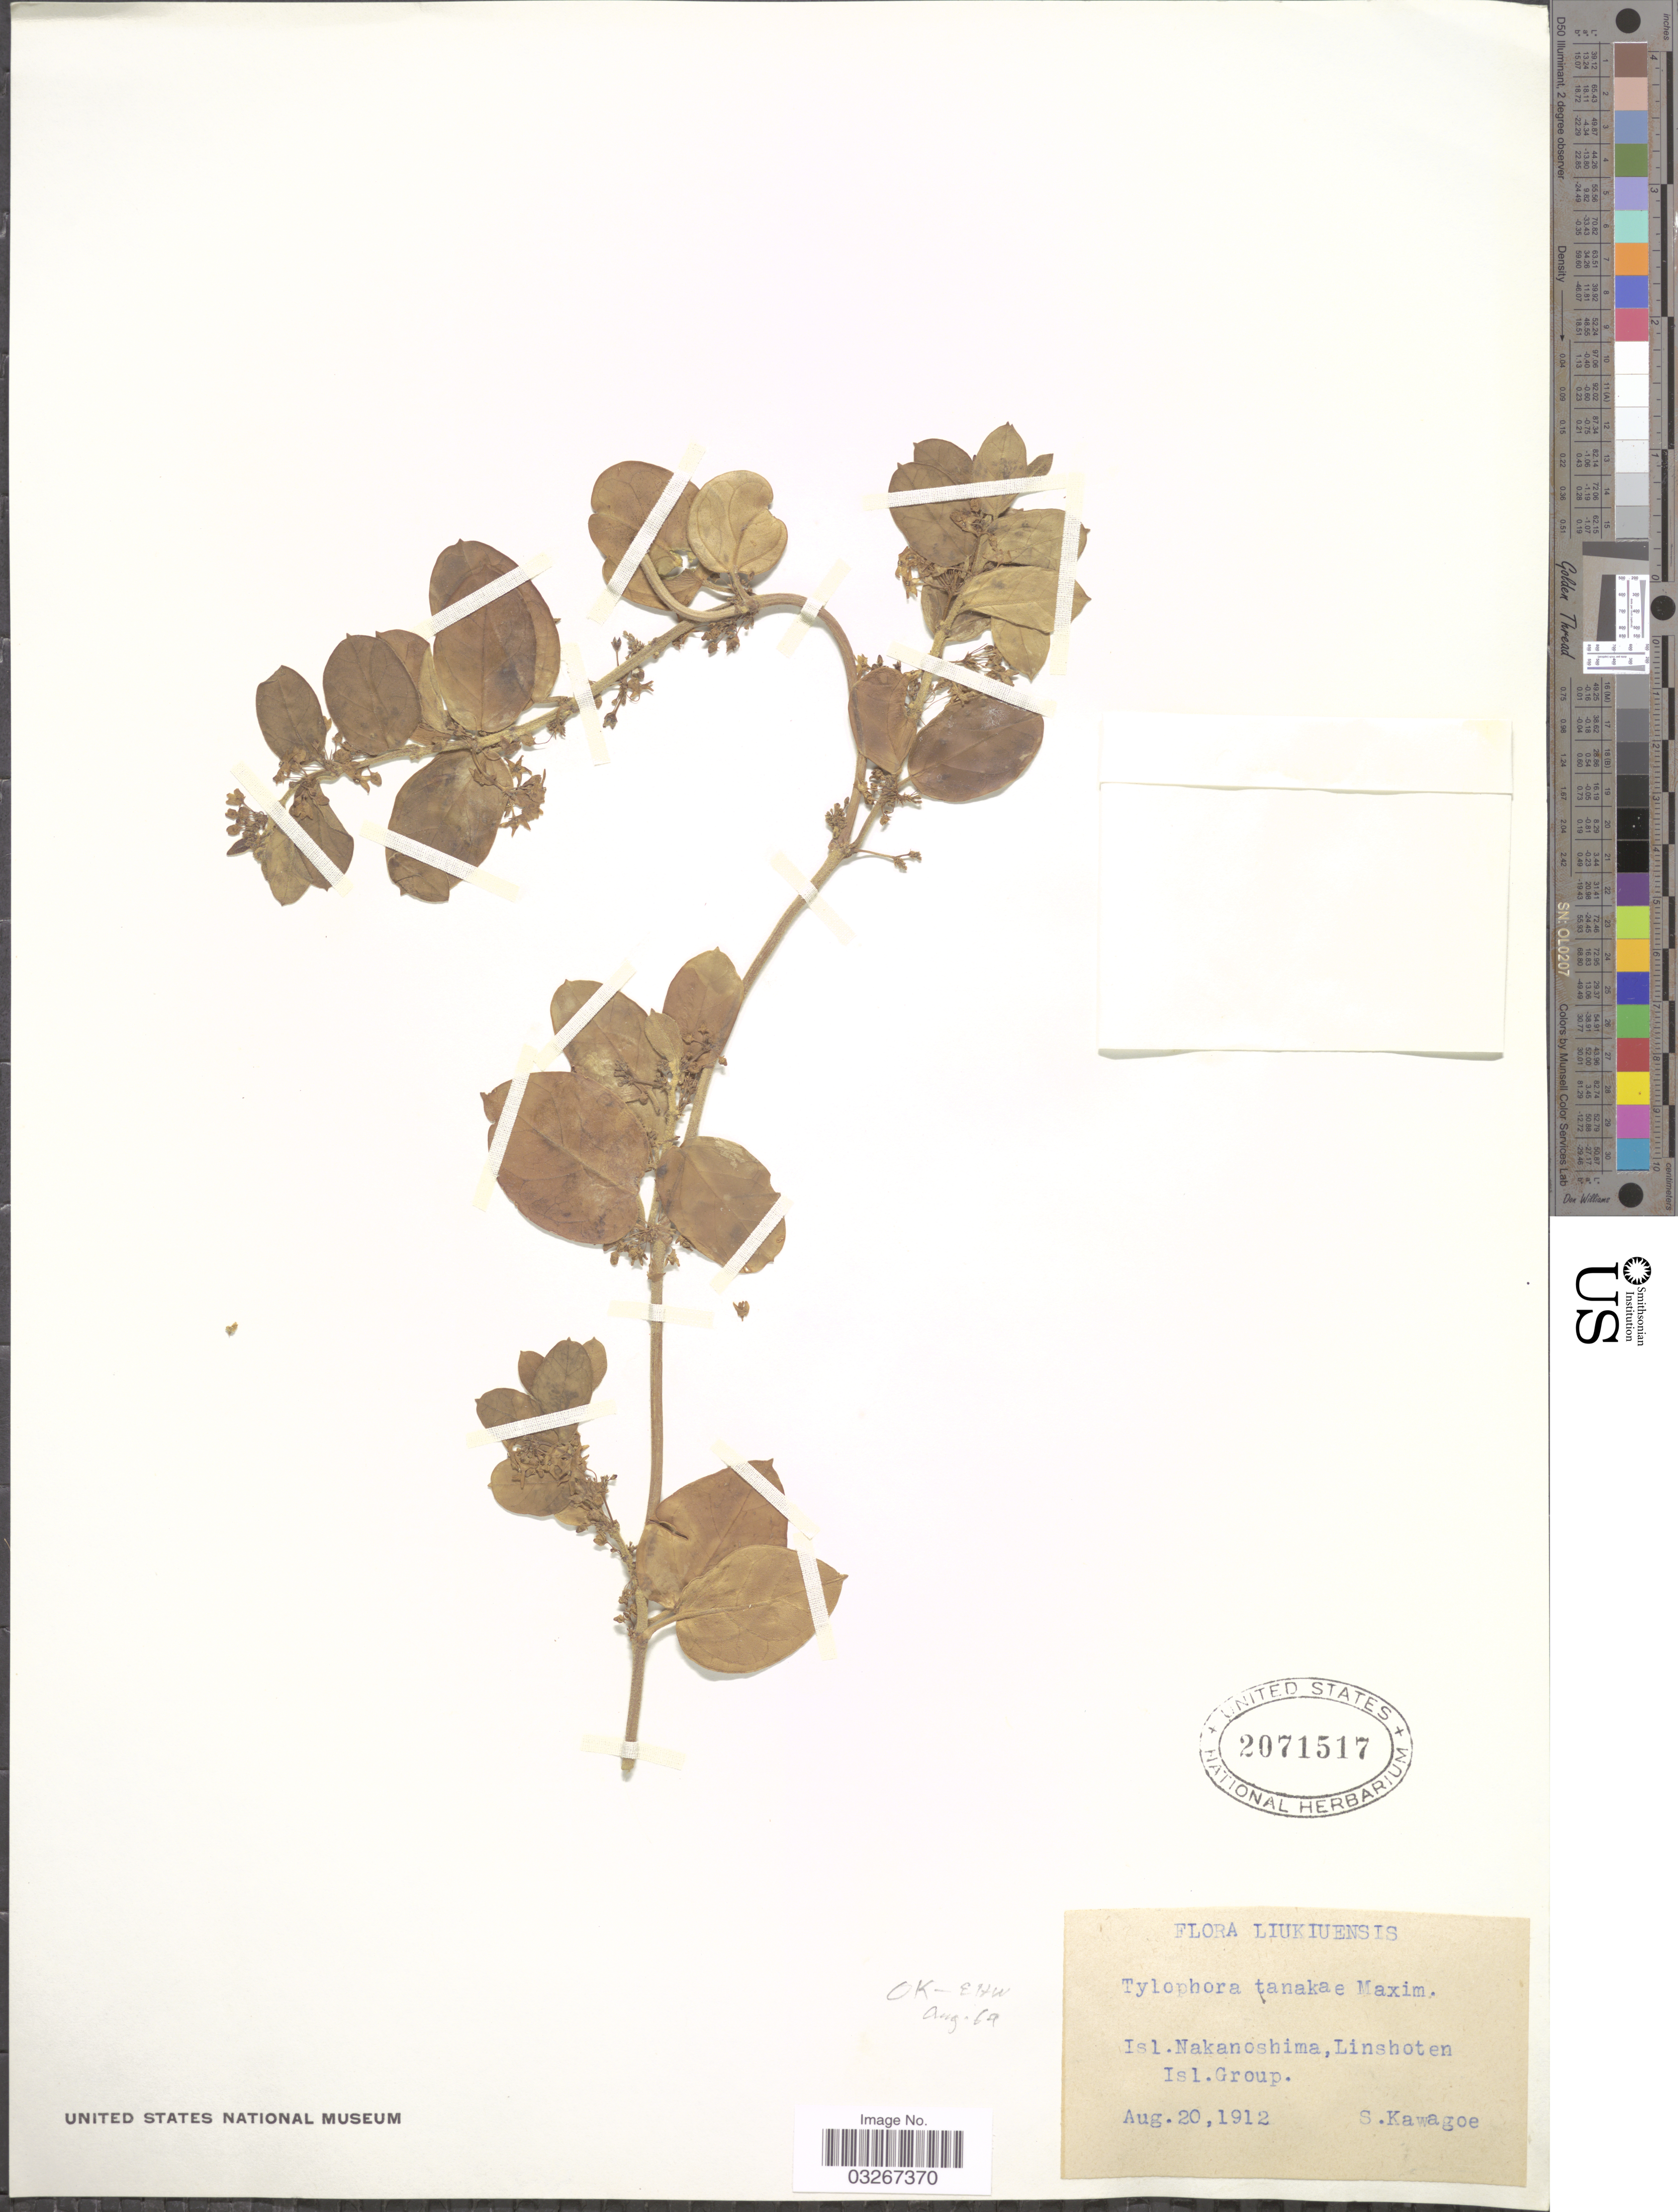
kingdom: Plantae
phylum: Tracheophyta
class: Magnoliopsida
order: Gentianales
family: Apocynaceae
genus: Tylophora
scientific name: Tylophora tanakae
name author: Maxim. ex Franch. & Sav.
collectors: S. Kawagoe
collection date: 1912-08-20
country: Japan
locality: Liukiuensis. Isl. Nakanoshima, Linshoten Isl. Group.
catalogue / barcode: US 2071517